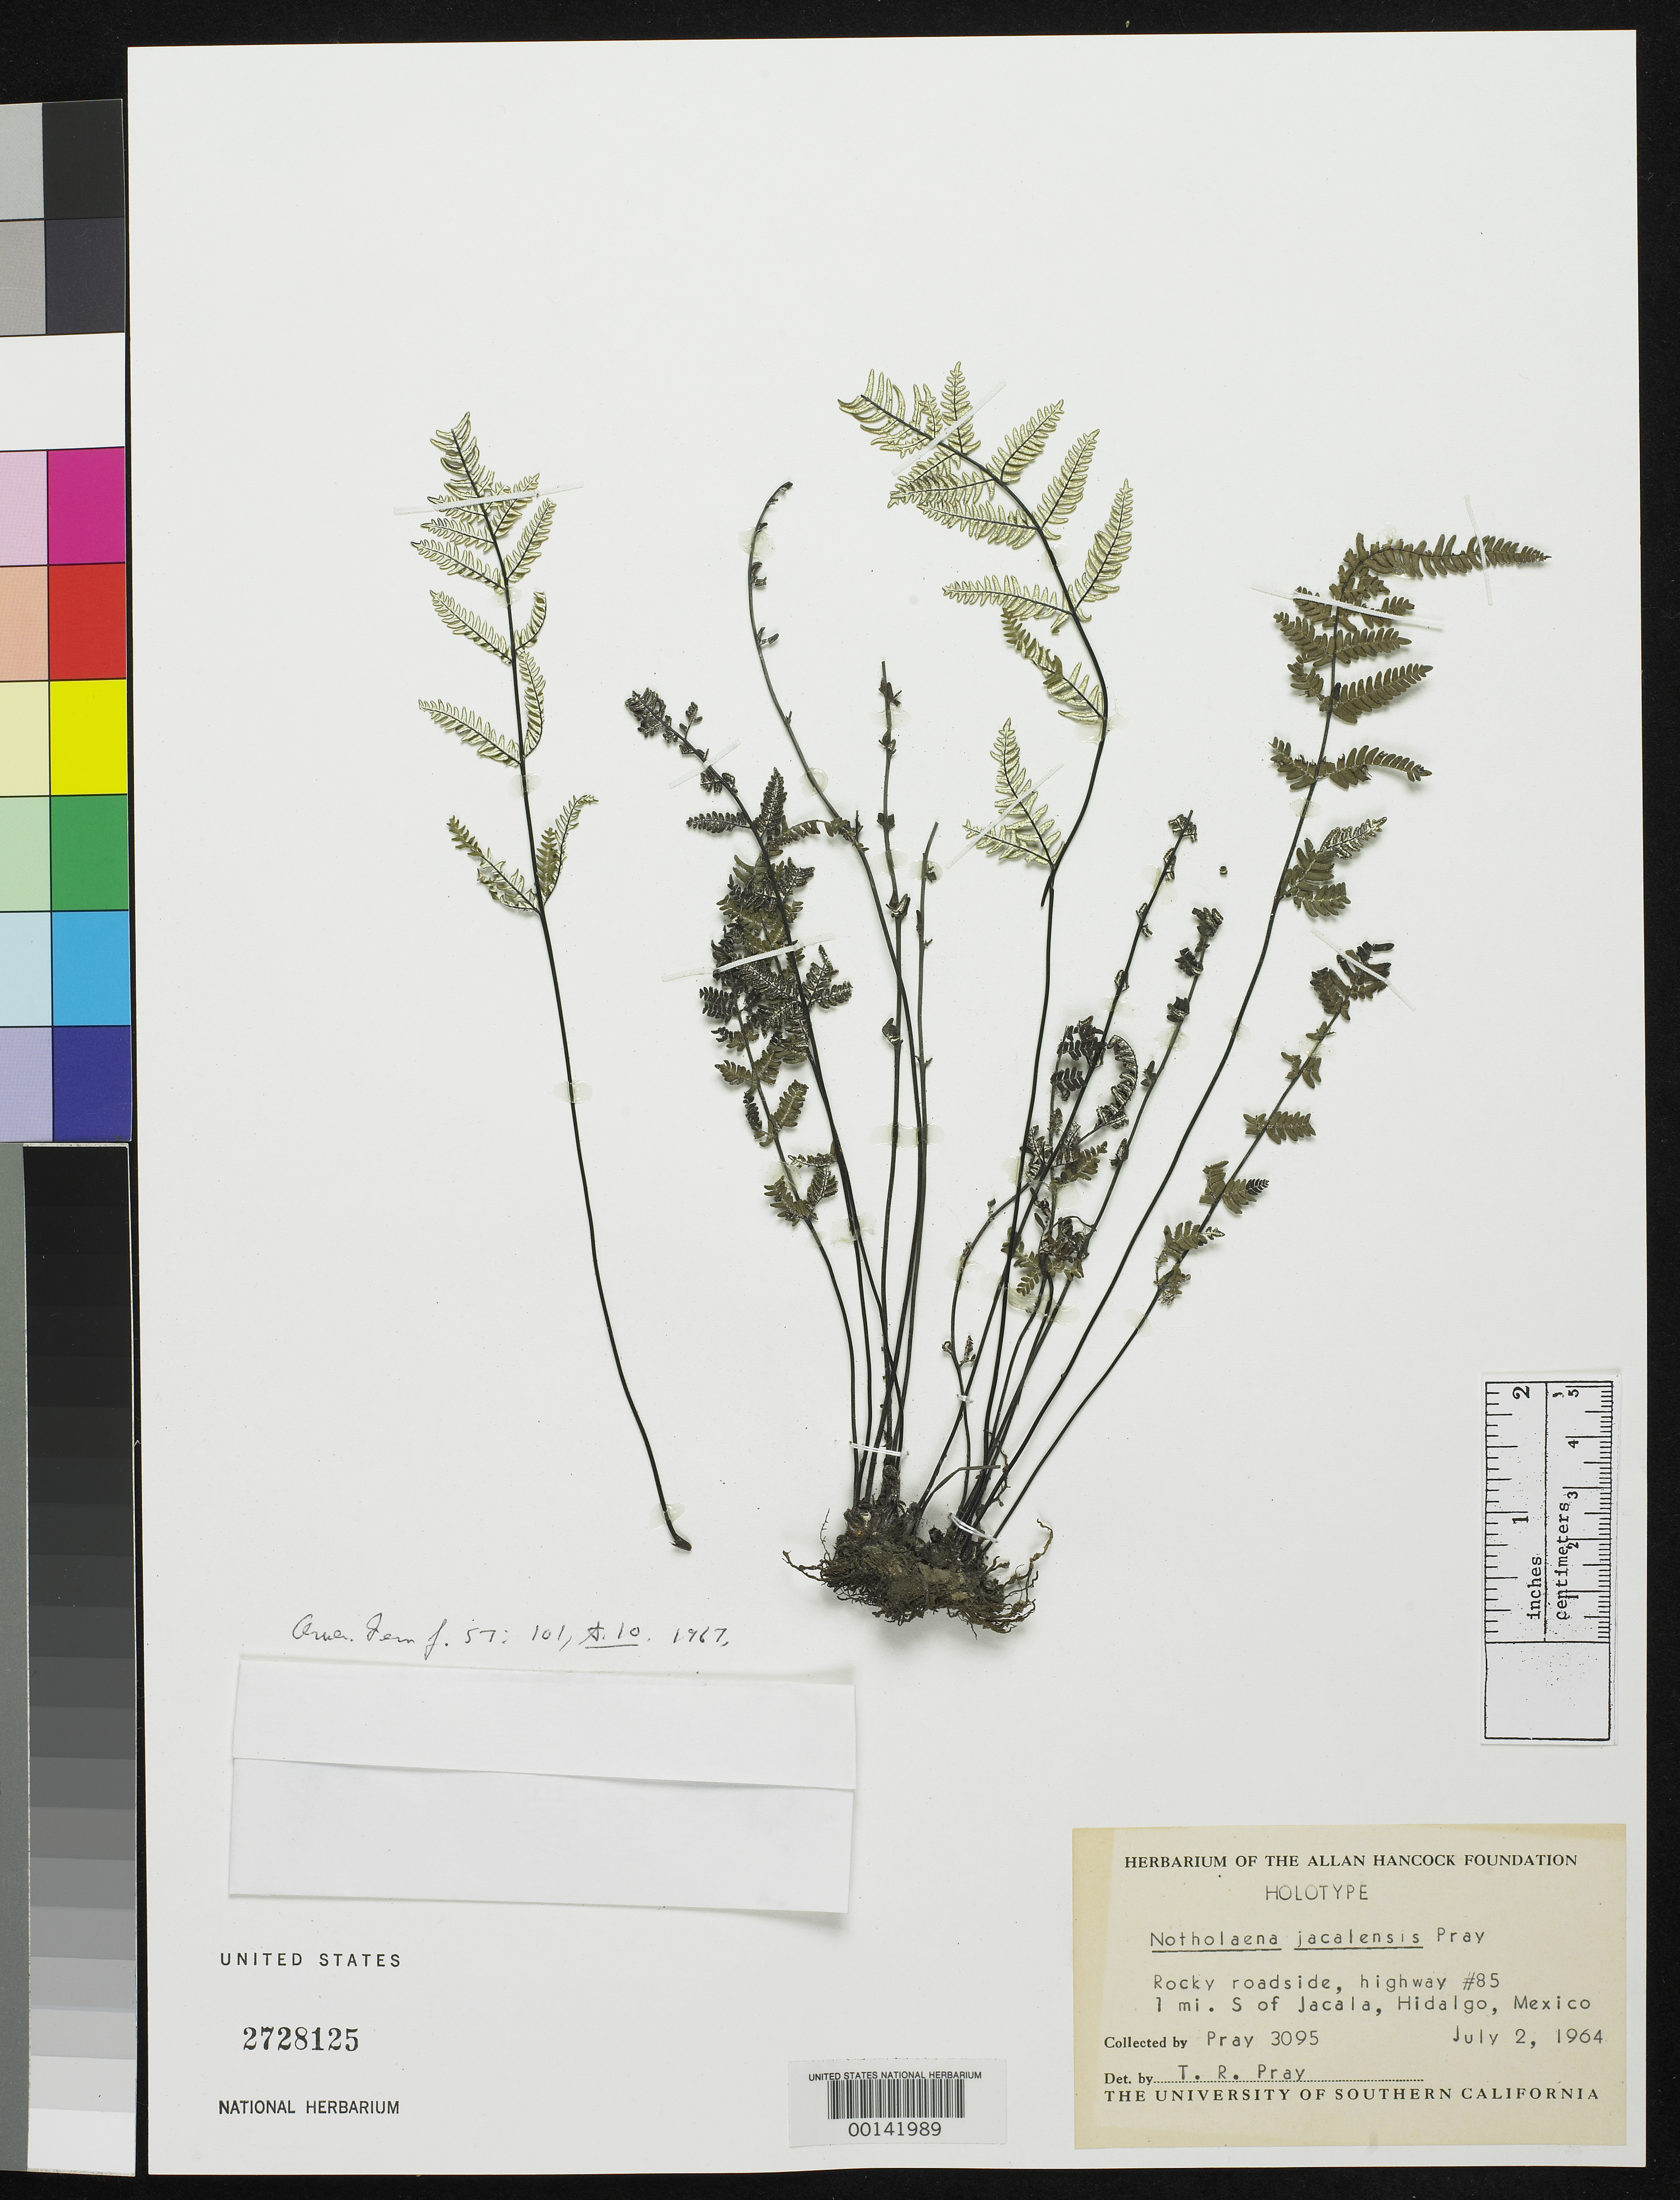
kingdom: Plantae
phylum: Tracheophyta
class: Polypodiopsida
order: Polypodiales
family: Pteridaceae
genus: Notholaena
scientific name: Notholaena jacalensis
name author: Pray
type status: Holotype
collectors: T. Pray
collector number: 3095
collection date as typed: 02 Jul 1964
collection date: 1964-07-02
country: Mexico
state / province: Hidalgo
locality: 1 mi S of Jacala, Highway #85.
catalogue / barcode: US 2728125